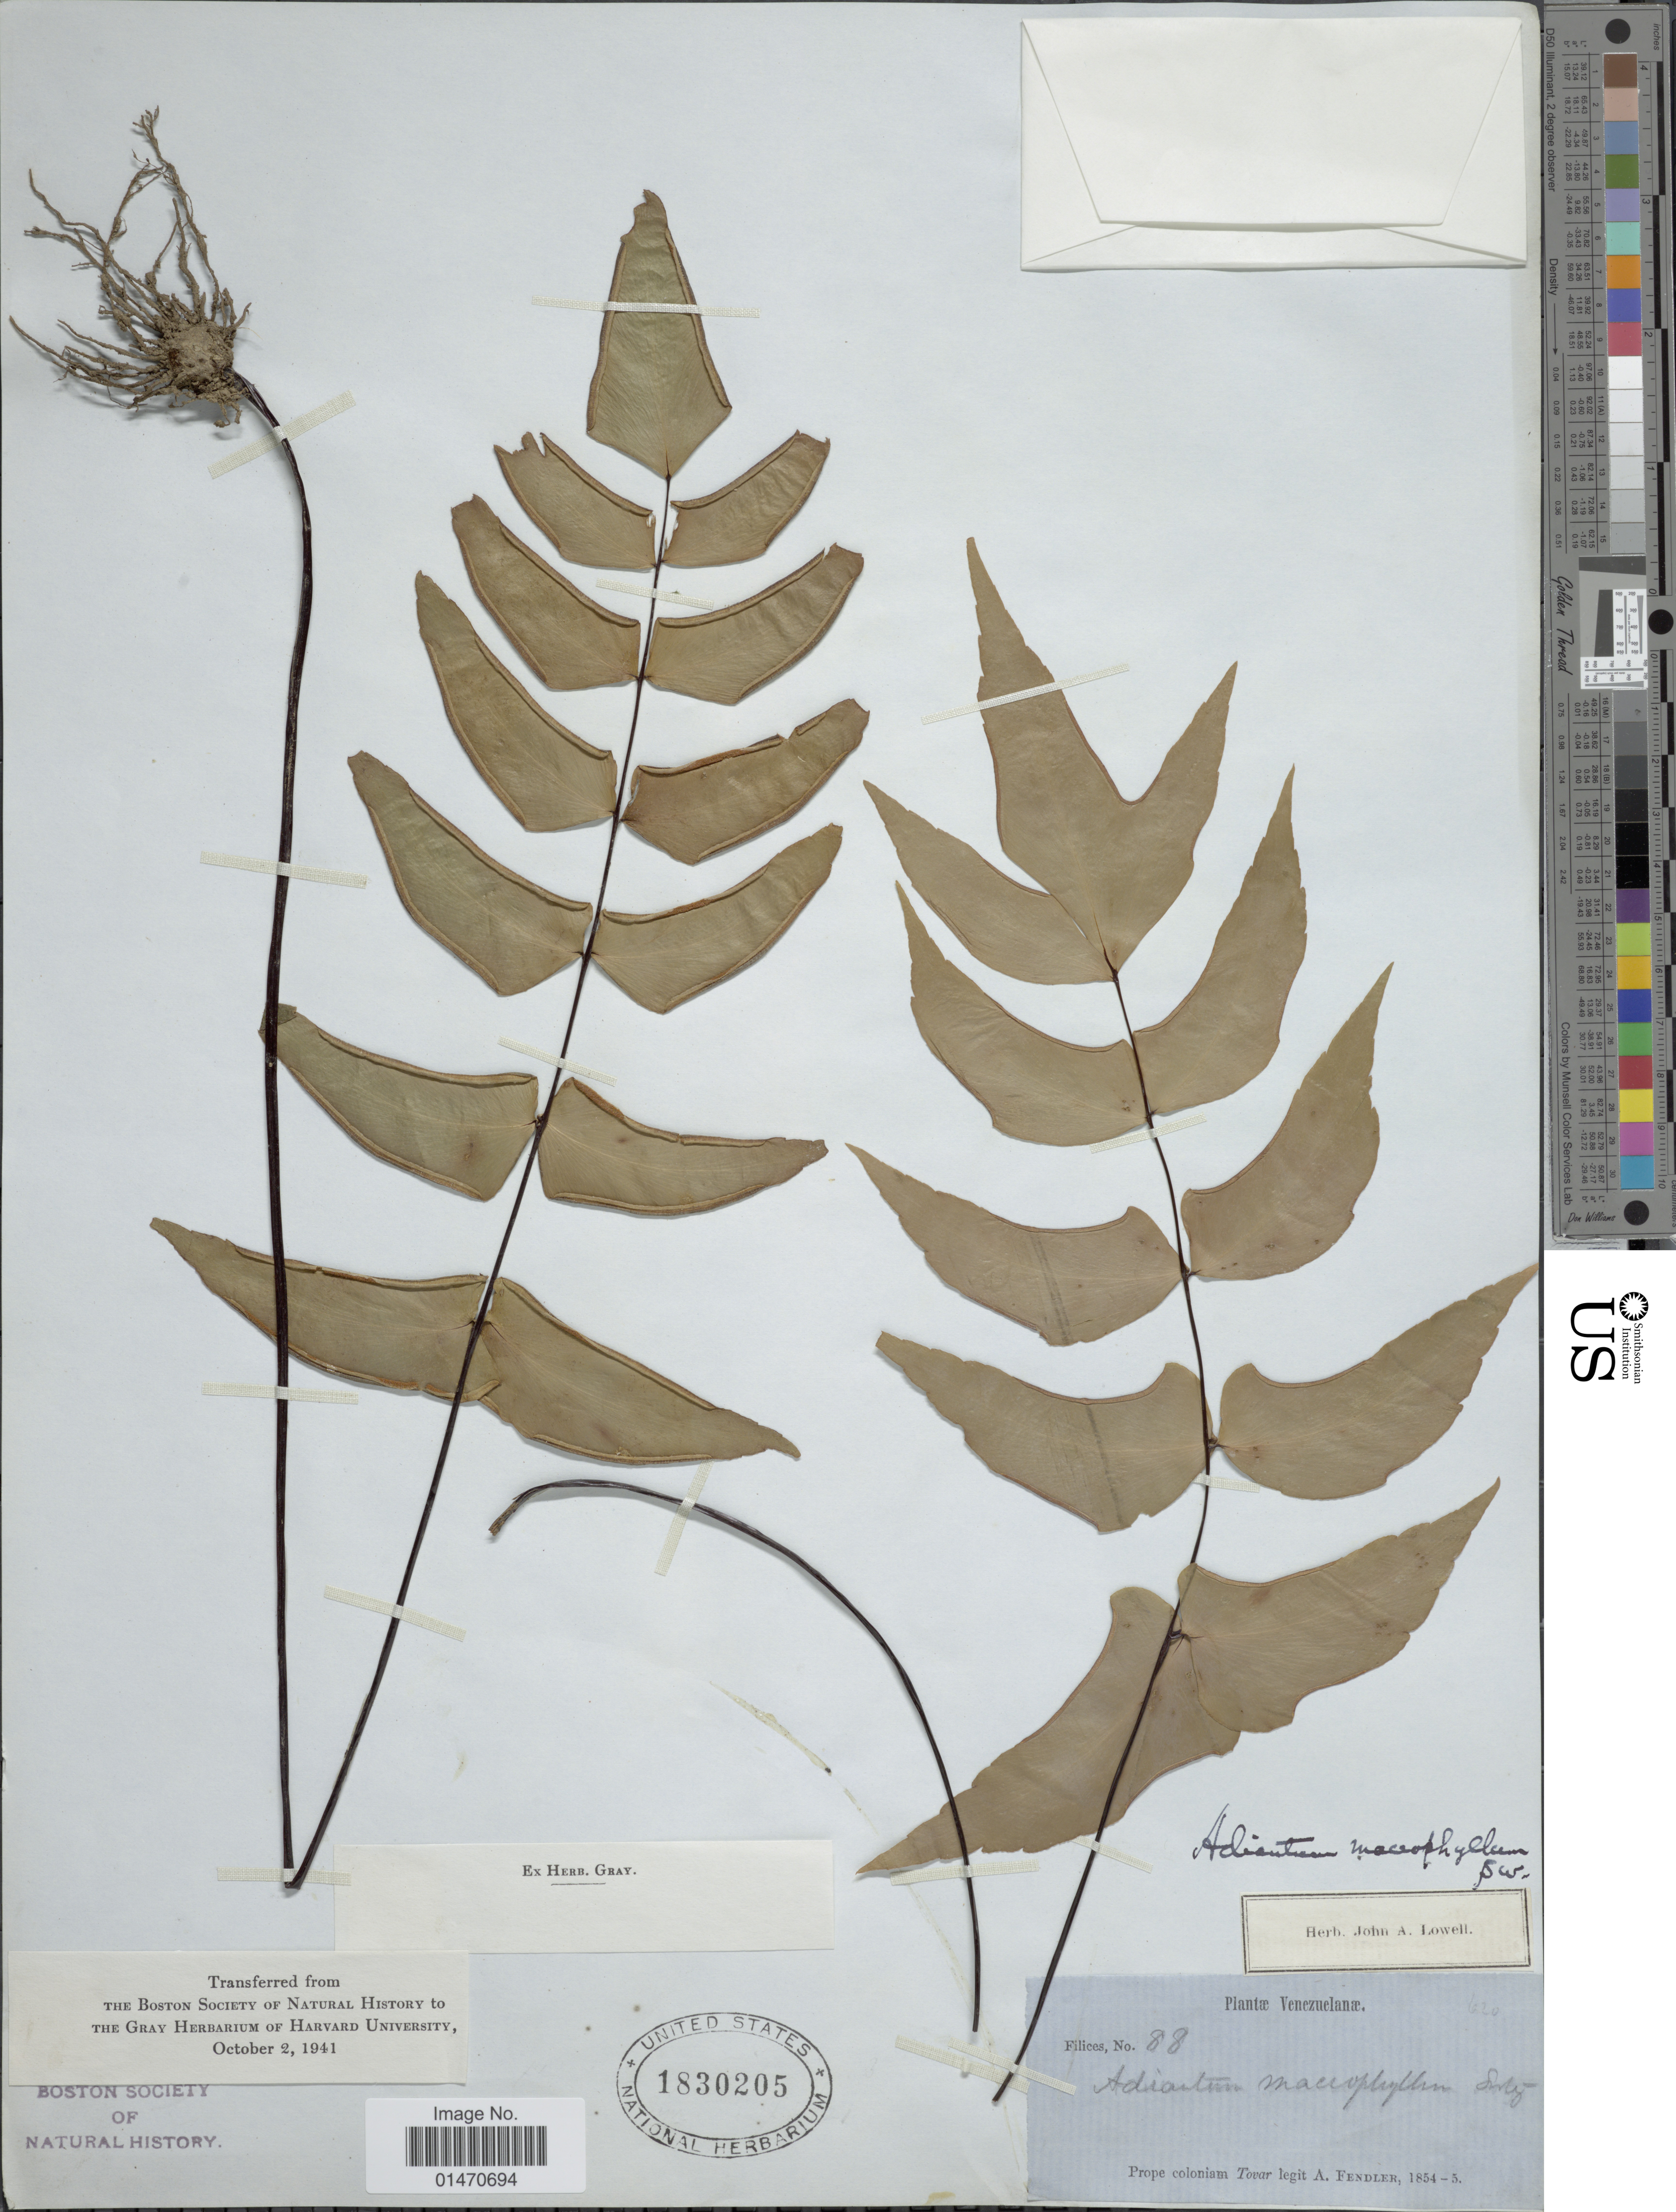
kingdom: Plantae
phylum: Tracheophyta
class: Polypodiopsida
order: Polypodiales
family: Pteridaceae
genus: Adiantum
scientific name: Adiantum macrophyllum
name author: Sw.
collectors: A. Fendler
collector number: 88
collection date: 1854/1855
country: Venezuela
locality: Prope coloniam Tovar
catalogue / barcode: US 1830205